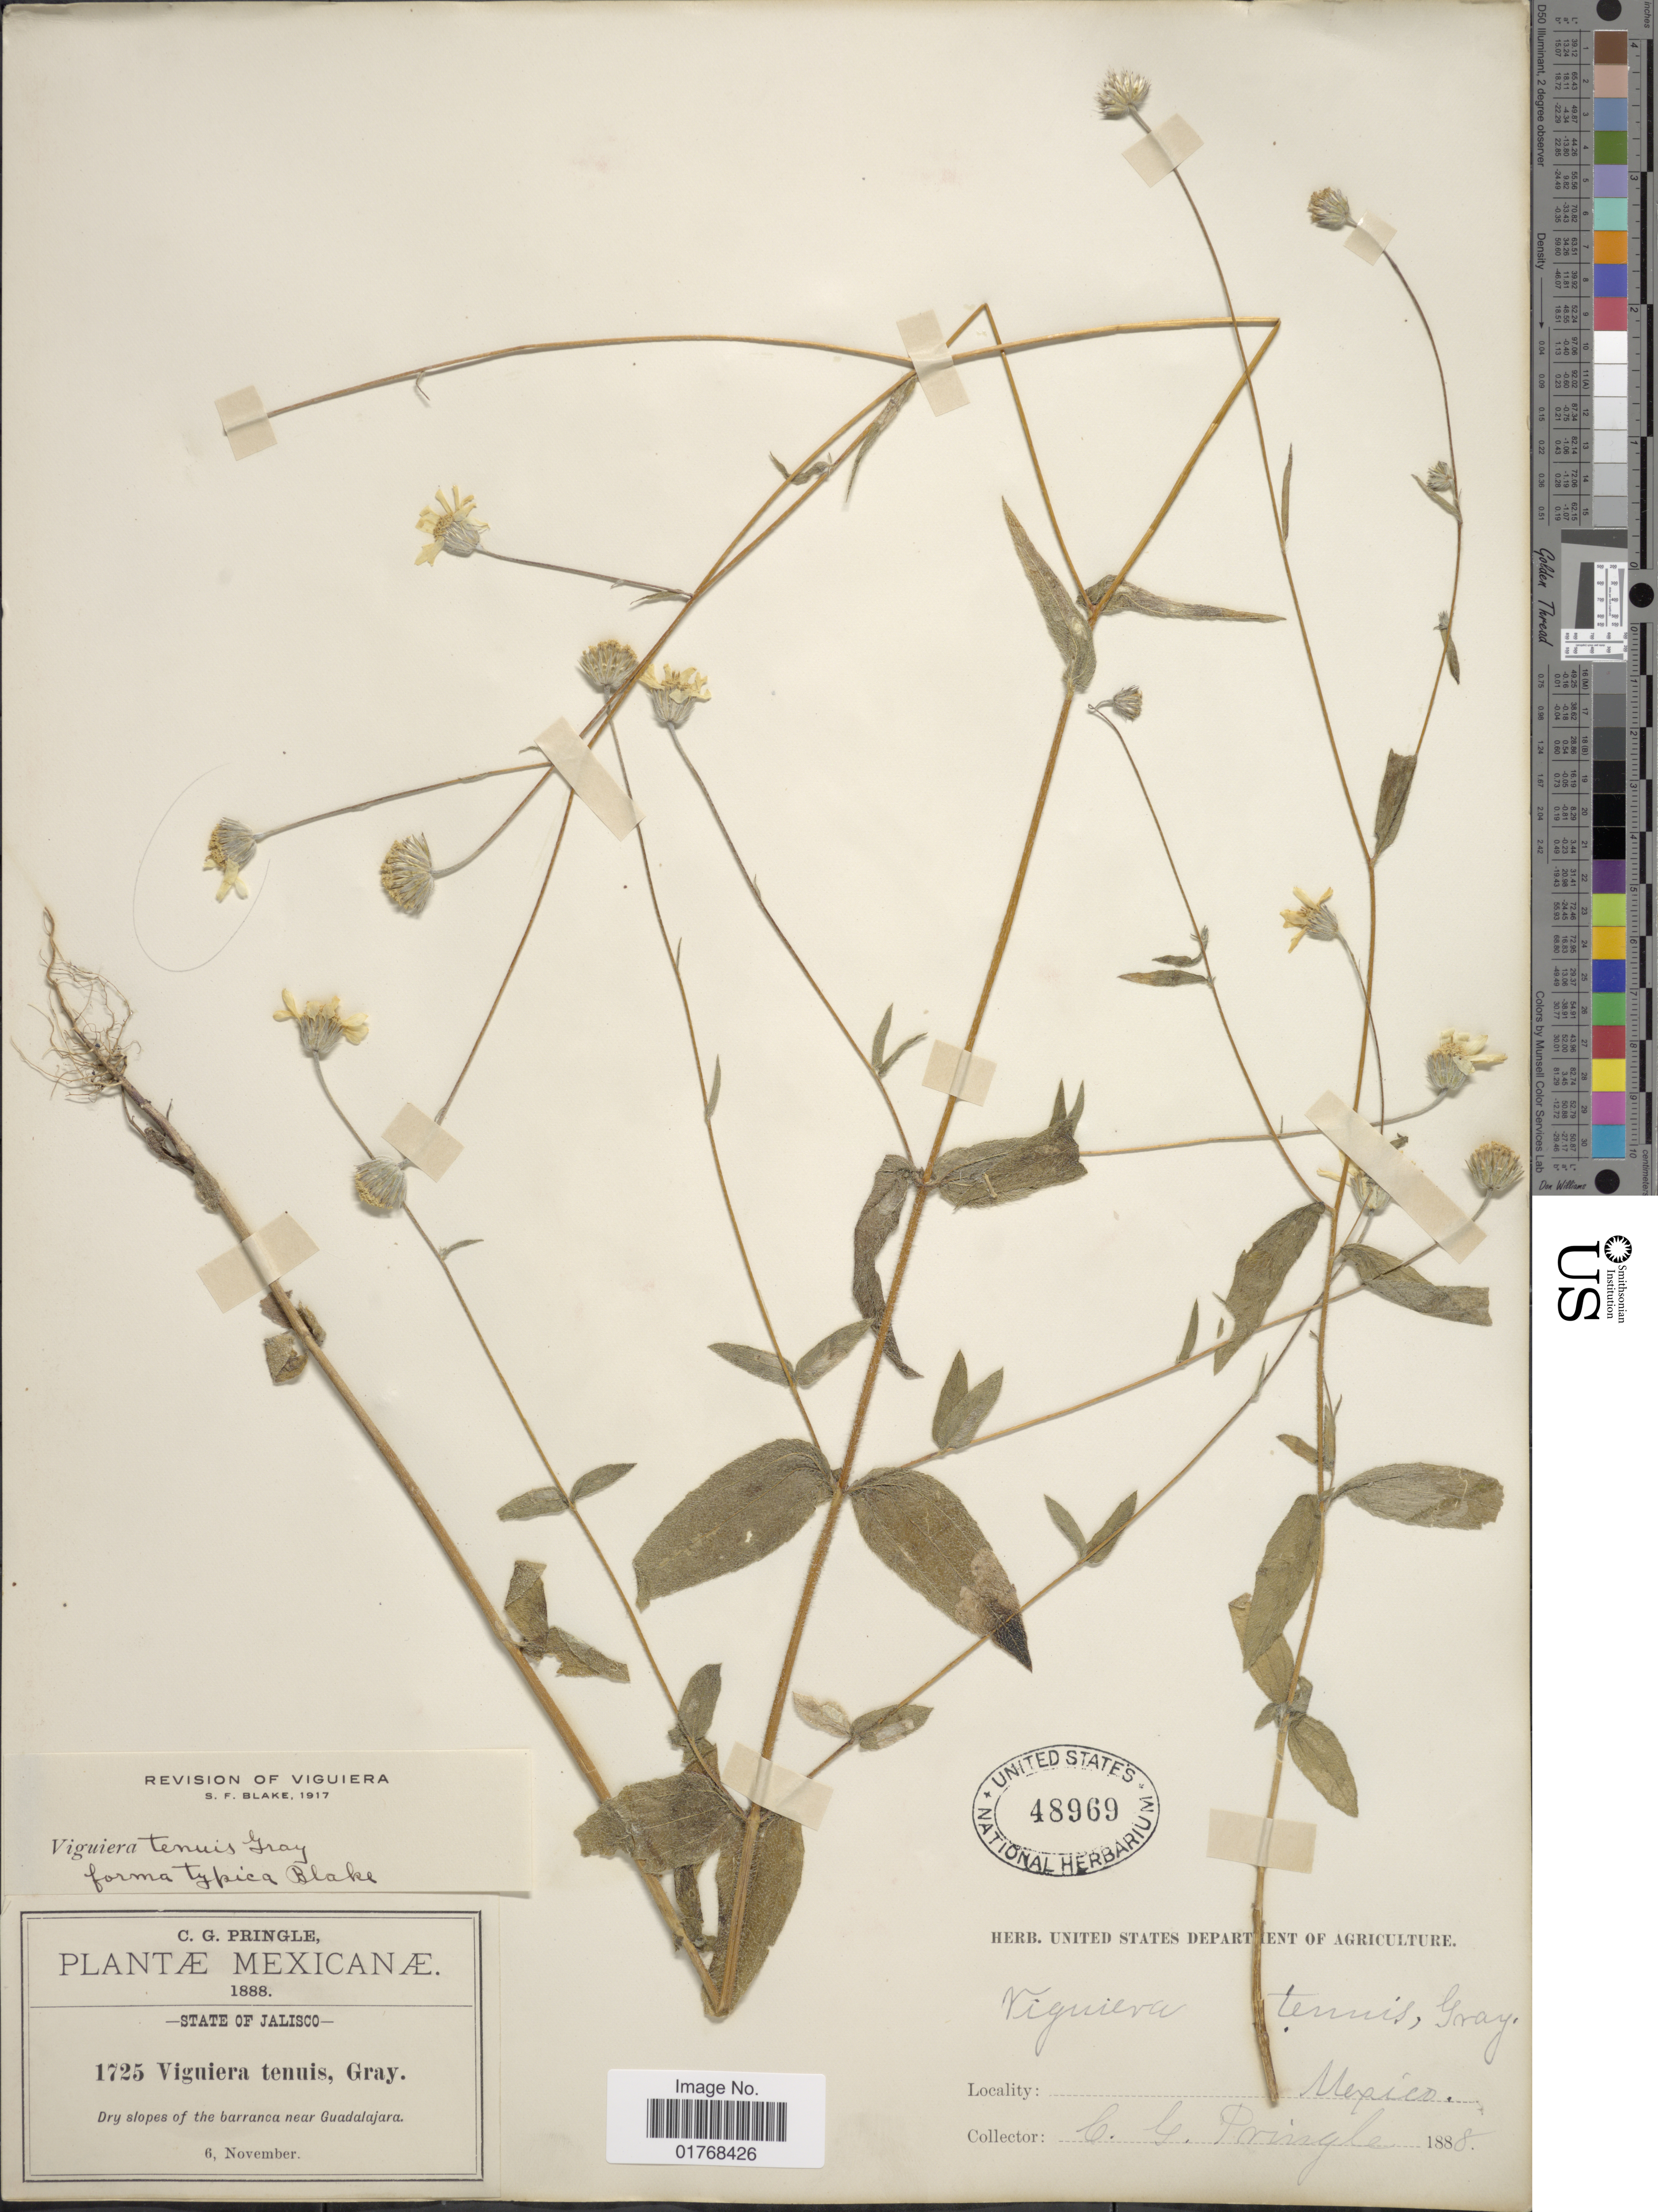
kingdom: Plantae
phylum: Tracheophyta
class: Magnoliopsida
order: Asterales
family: Asteraceae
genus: Viguiera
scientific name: Viguiera tenuis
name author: A. Gray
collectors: C. G. Pringle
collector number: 1725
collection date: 1888-11-06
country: Mexico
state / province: Jalisco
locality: barranca near Guadalajara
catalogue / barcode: US 48969